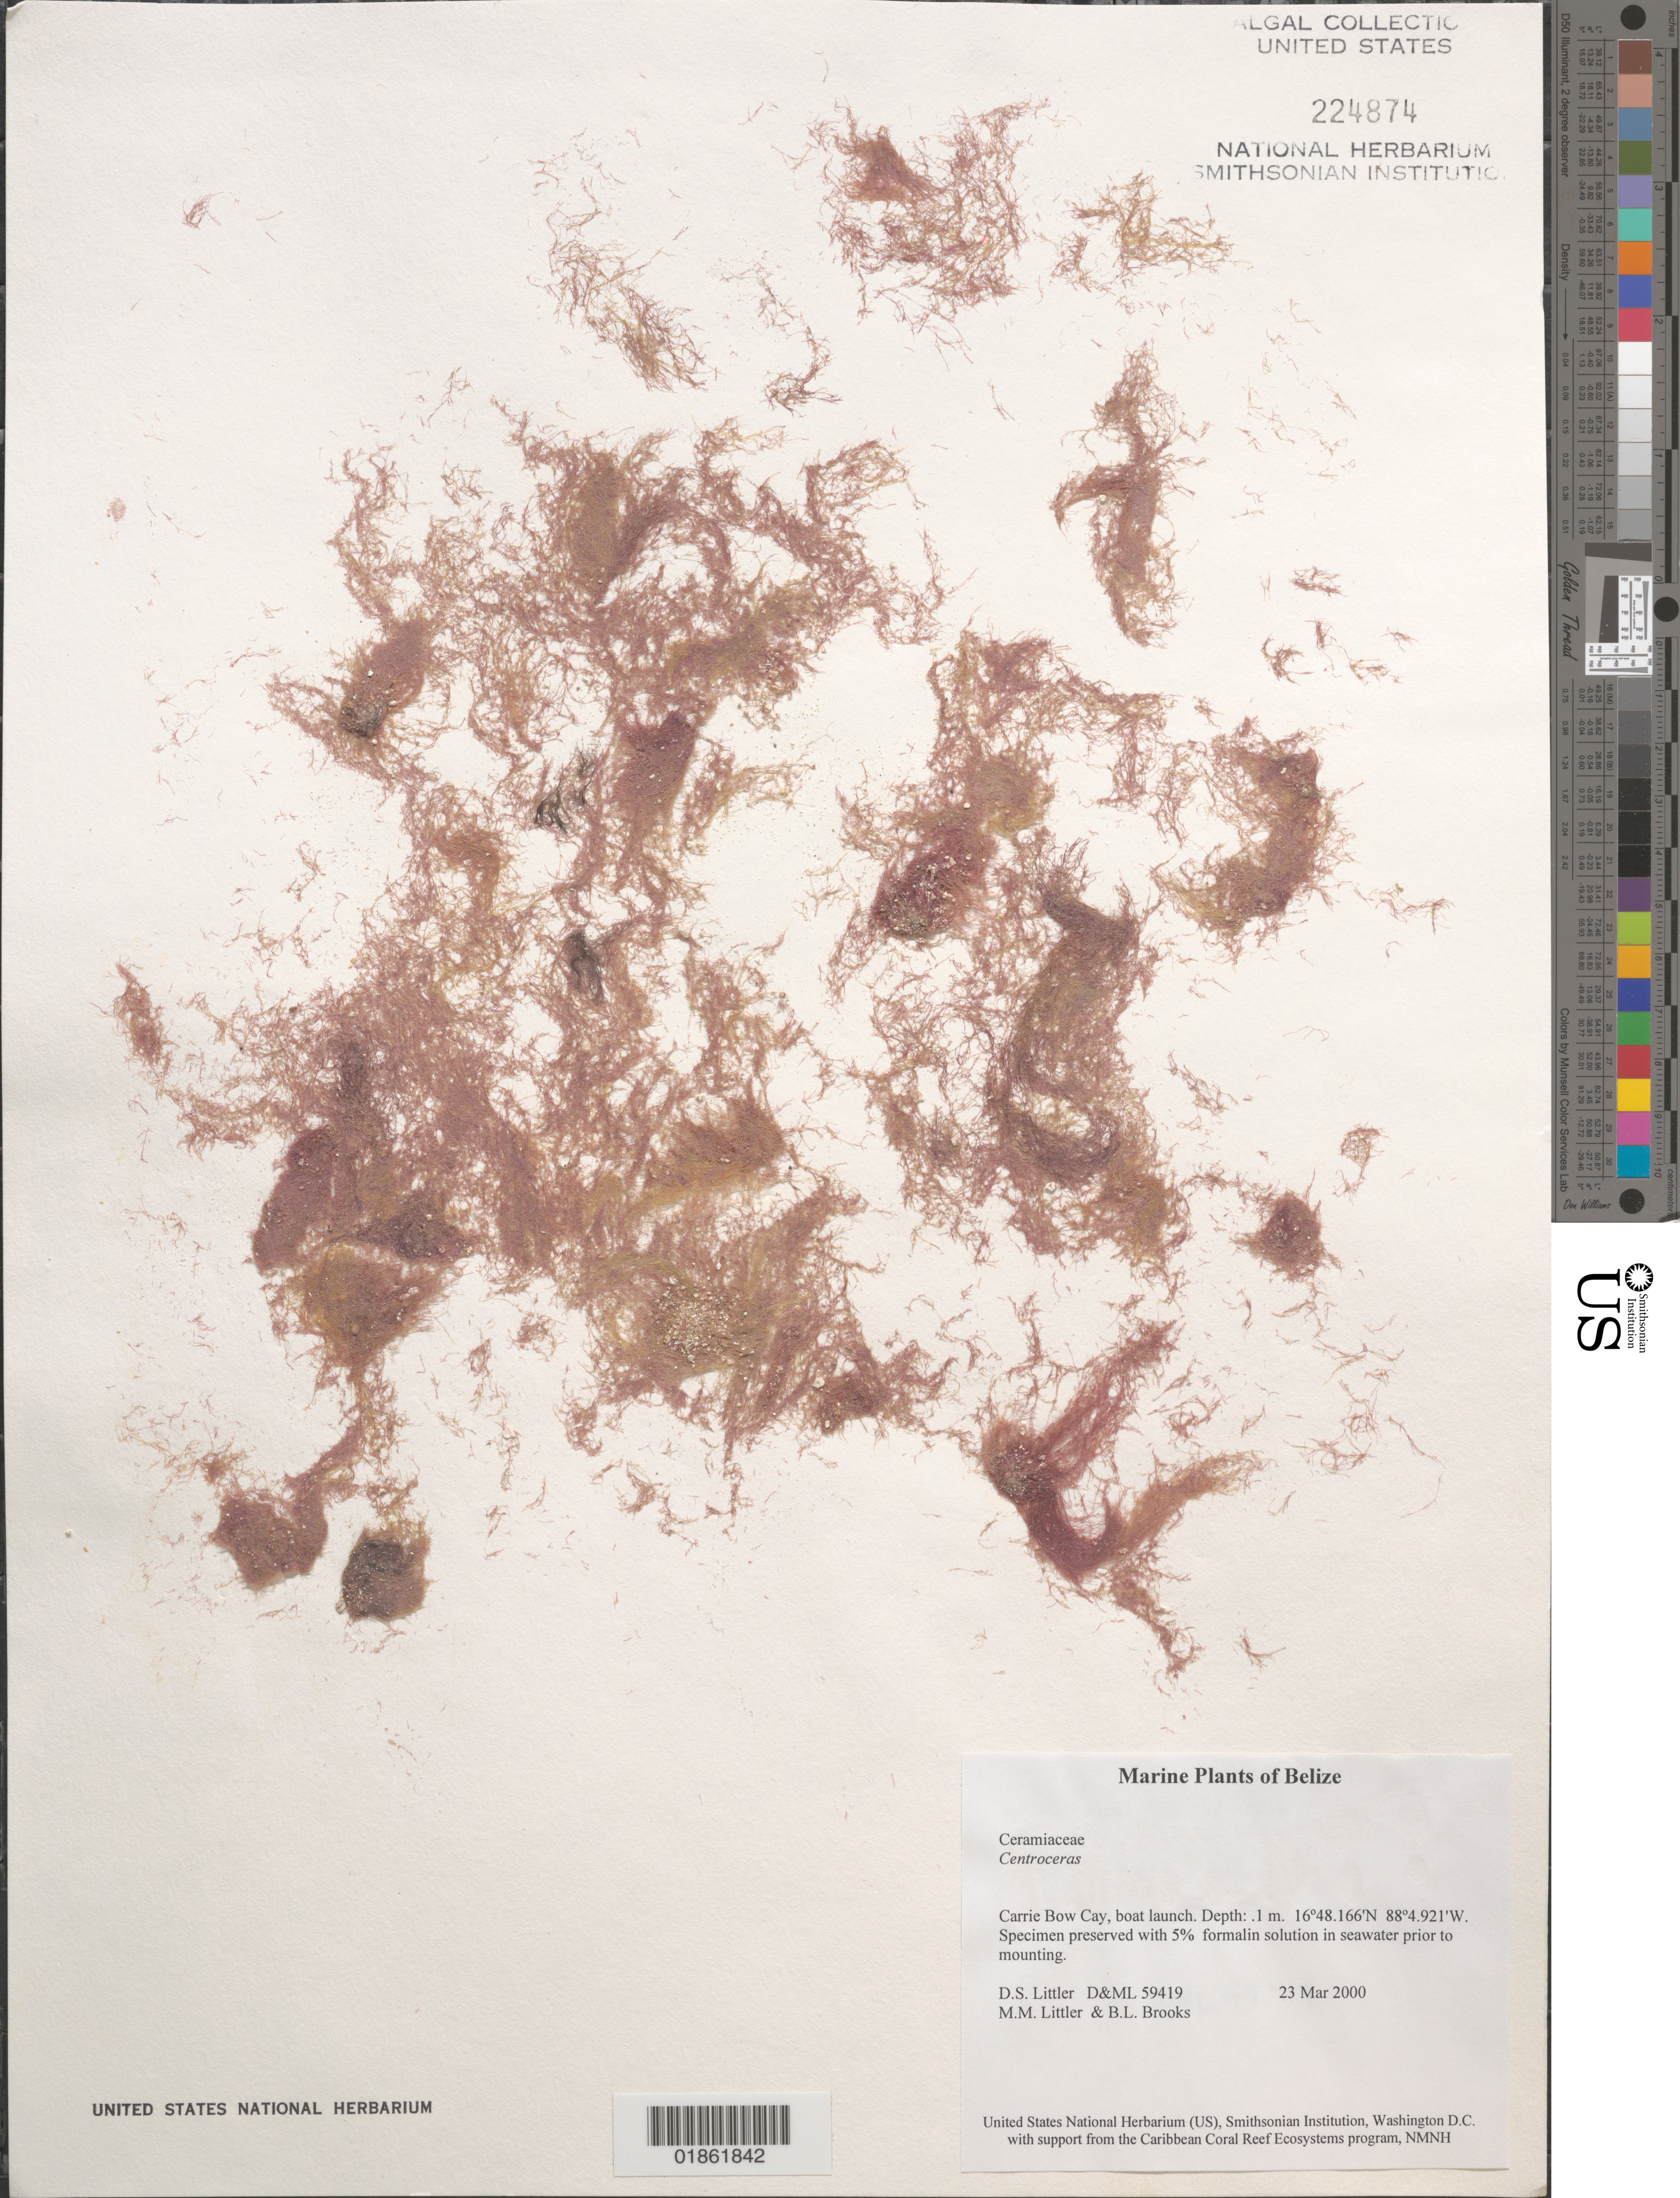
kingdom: Plantae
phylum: Rhodophyta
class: Florideophyceae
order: Ceramiales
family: Ceramiaceae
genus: Centroceras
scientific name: Centroceras sp.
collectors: D. S. Littler & M. M. Littler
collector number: D&ML 59419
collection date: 2000-03-23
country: Belize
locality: Gill's Reef.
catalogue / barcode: US 224874